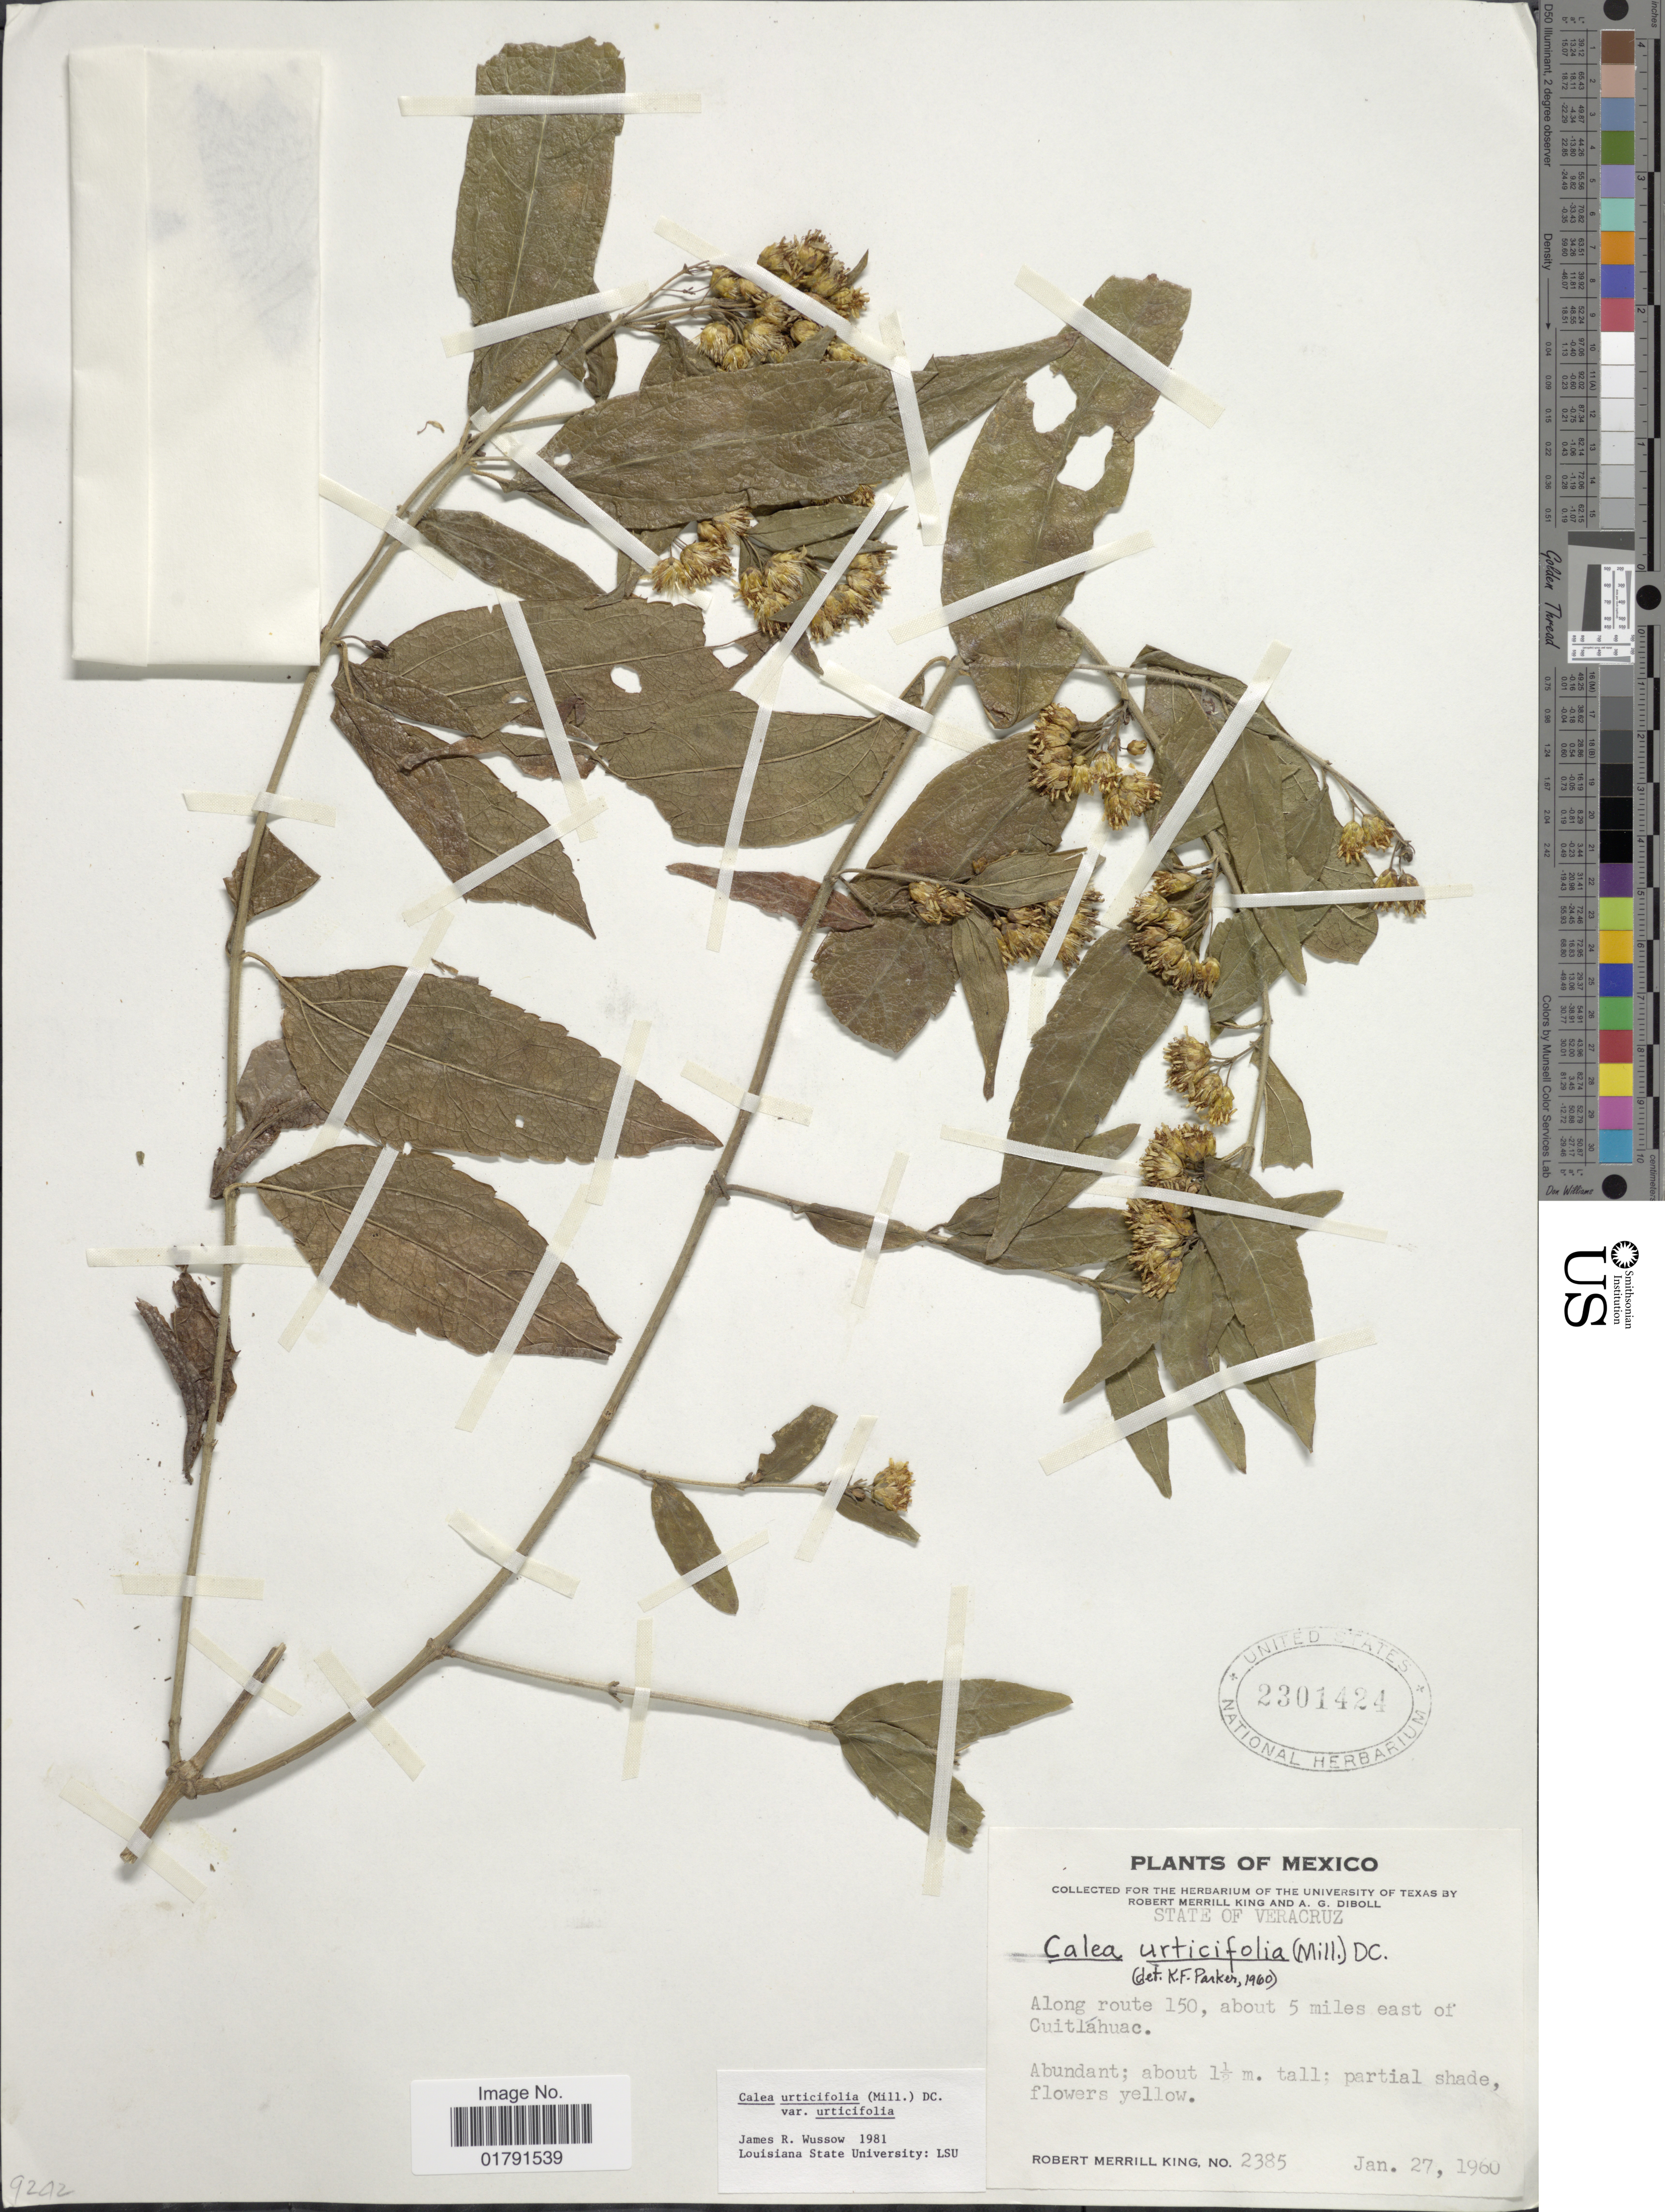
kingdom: Plantae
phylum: Tracheophyta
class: Magnoliopsida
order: Asterales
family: Asteraceae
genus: Calea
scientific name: Calea urticifolia var. urticifolia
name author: (Mill.) DC.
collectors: R. M. King & A. Diboll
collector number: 2385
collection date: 1960-01-27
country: Mexico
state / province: Veracruz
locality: State of Vera Cruz, along route 150, about 5 miles east of Cuitlahuac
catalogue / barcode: US 2301424